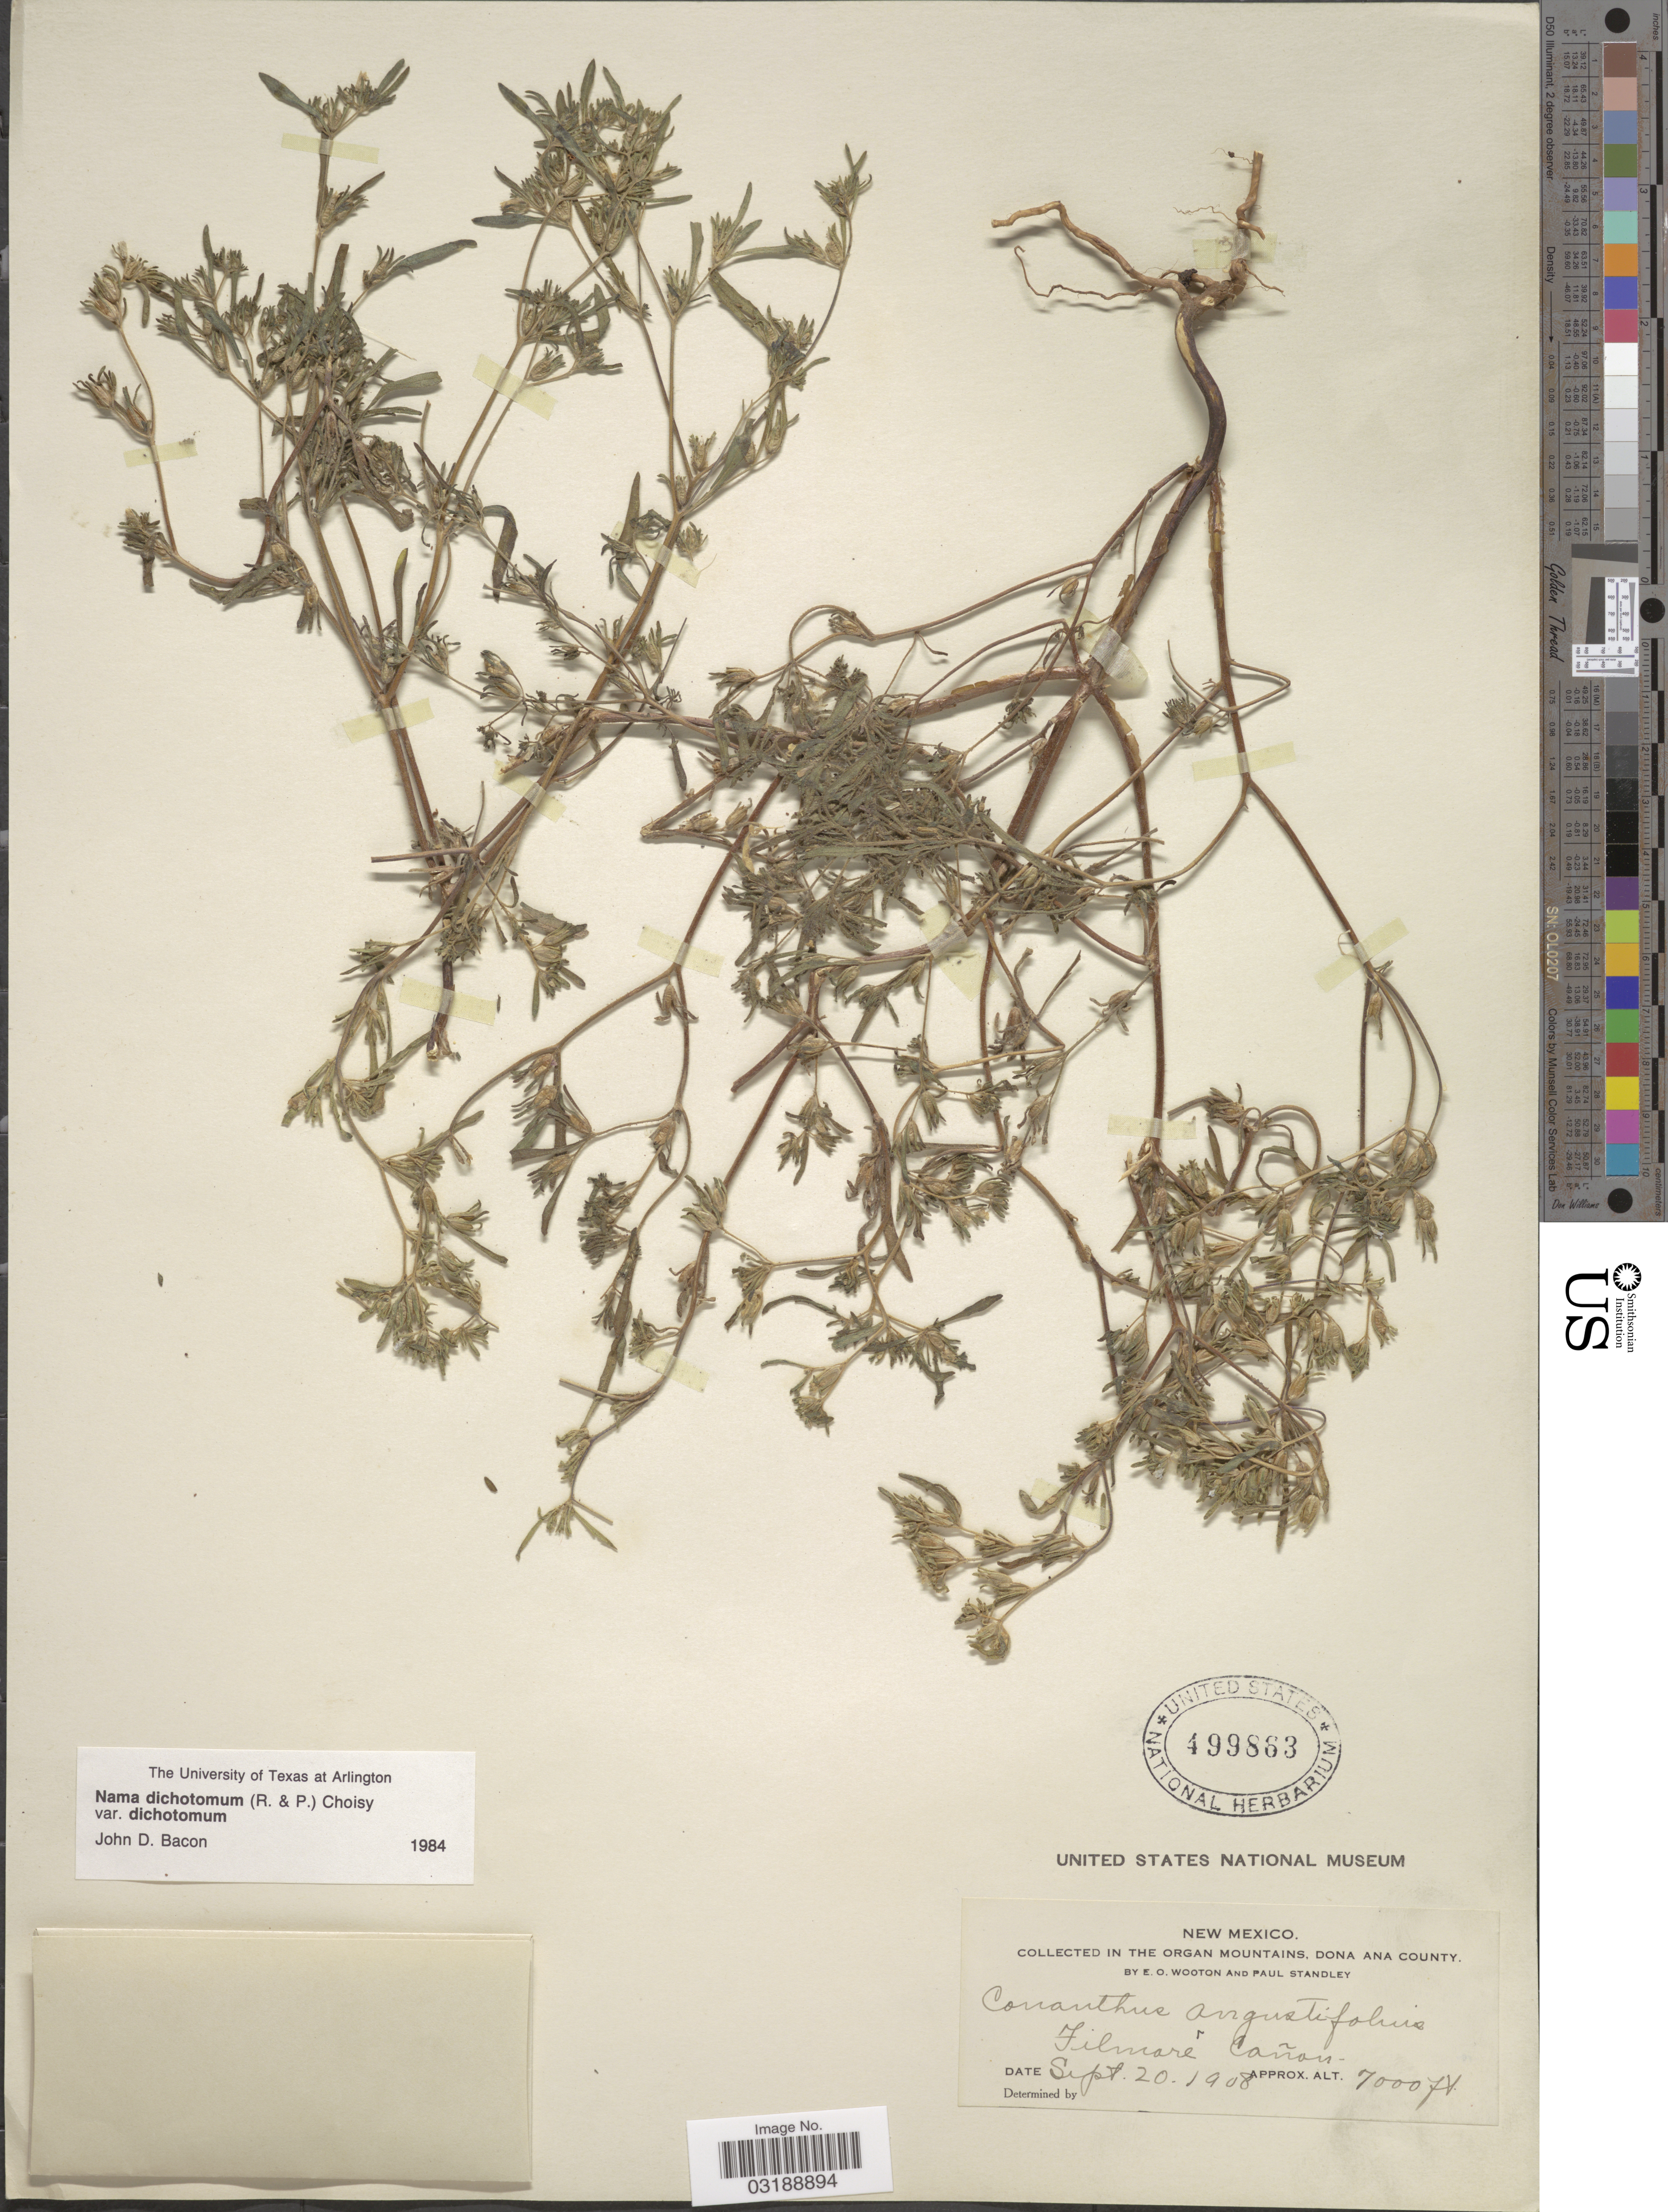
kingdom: Plantae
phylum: Tracheophyta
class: Magnoliopsida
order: Boraginales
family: Namaceae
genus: Nama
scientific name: Nama dichotoma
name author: (Ruiz & Pav.) Choisy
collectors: E. O. Wooton & P. C. Standley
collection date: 1908-09-20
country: United States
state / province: New Mexico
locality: In the Organ Mountains, Dona Ana County, Filmore Cañon.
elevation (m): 2134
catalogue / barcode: US 499863